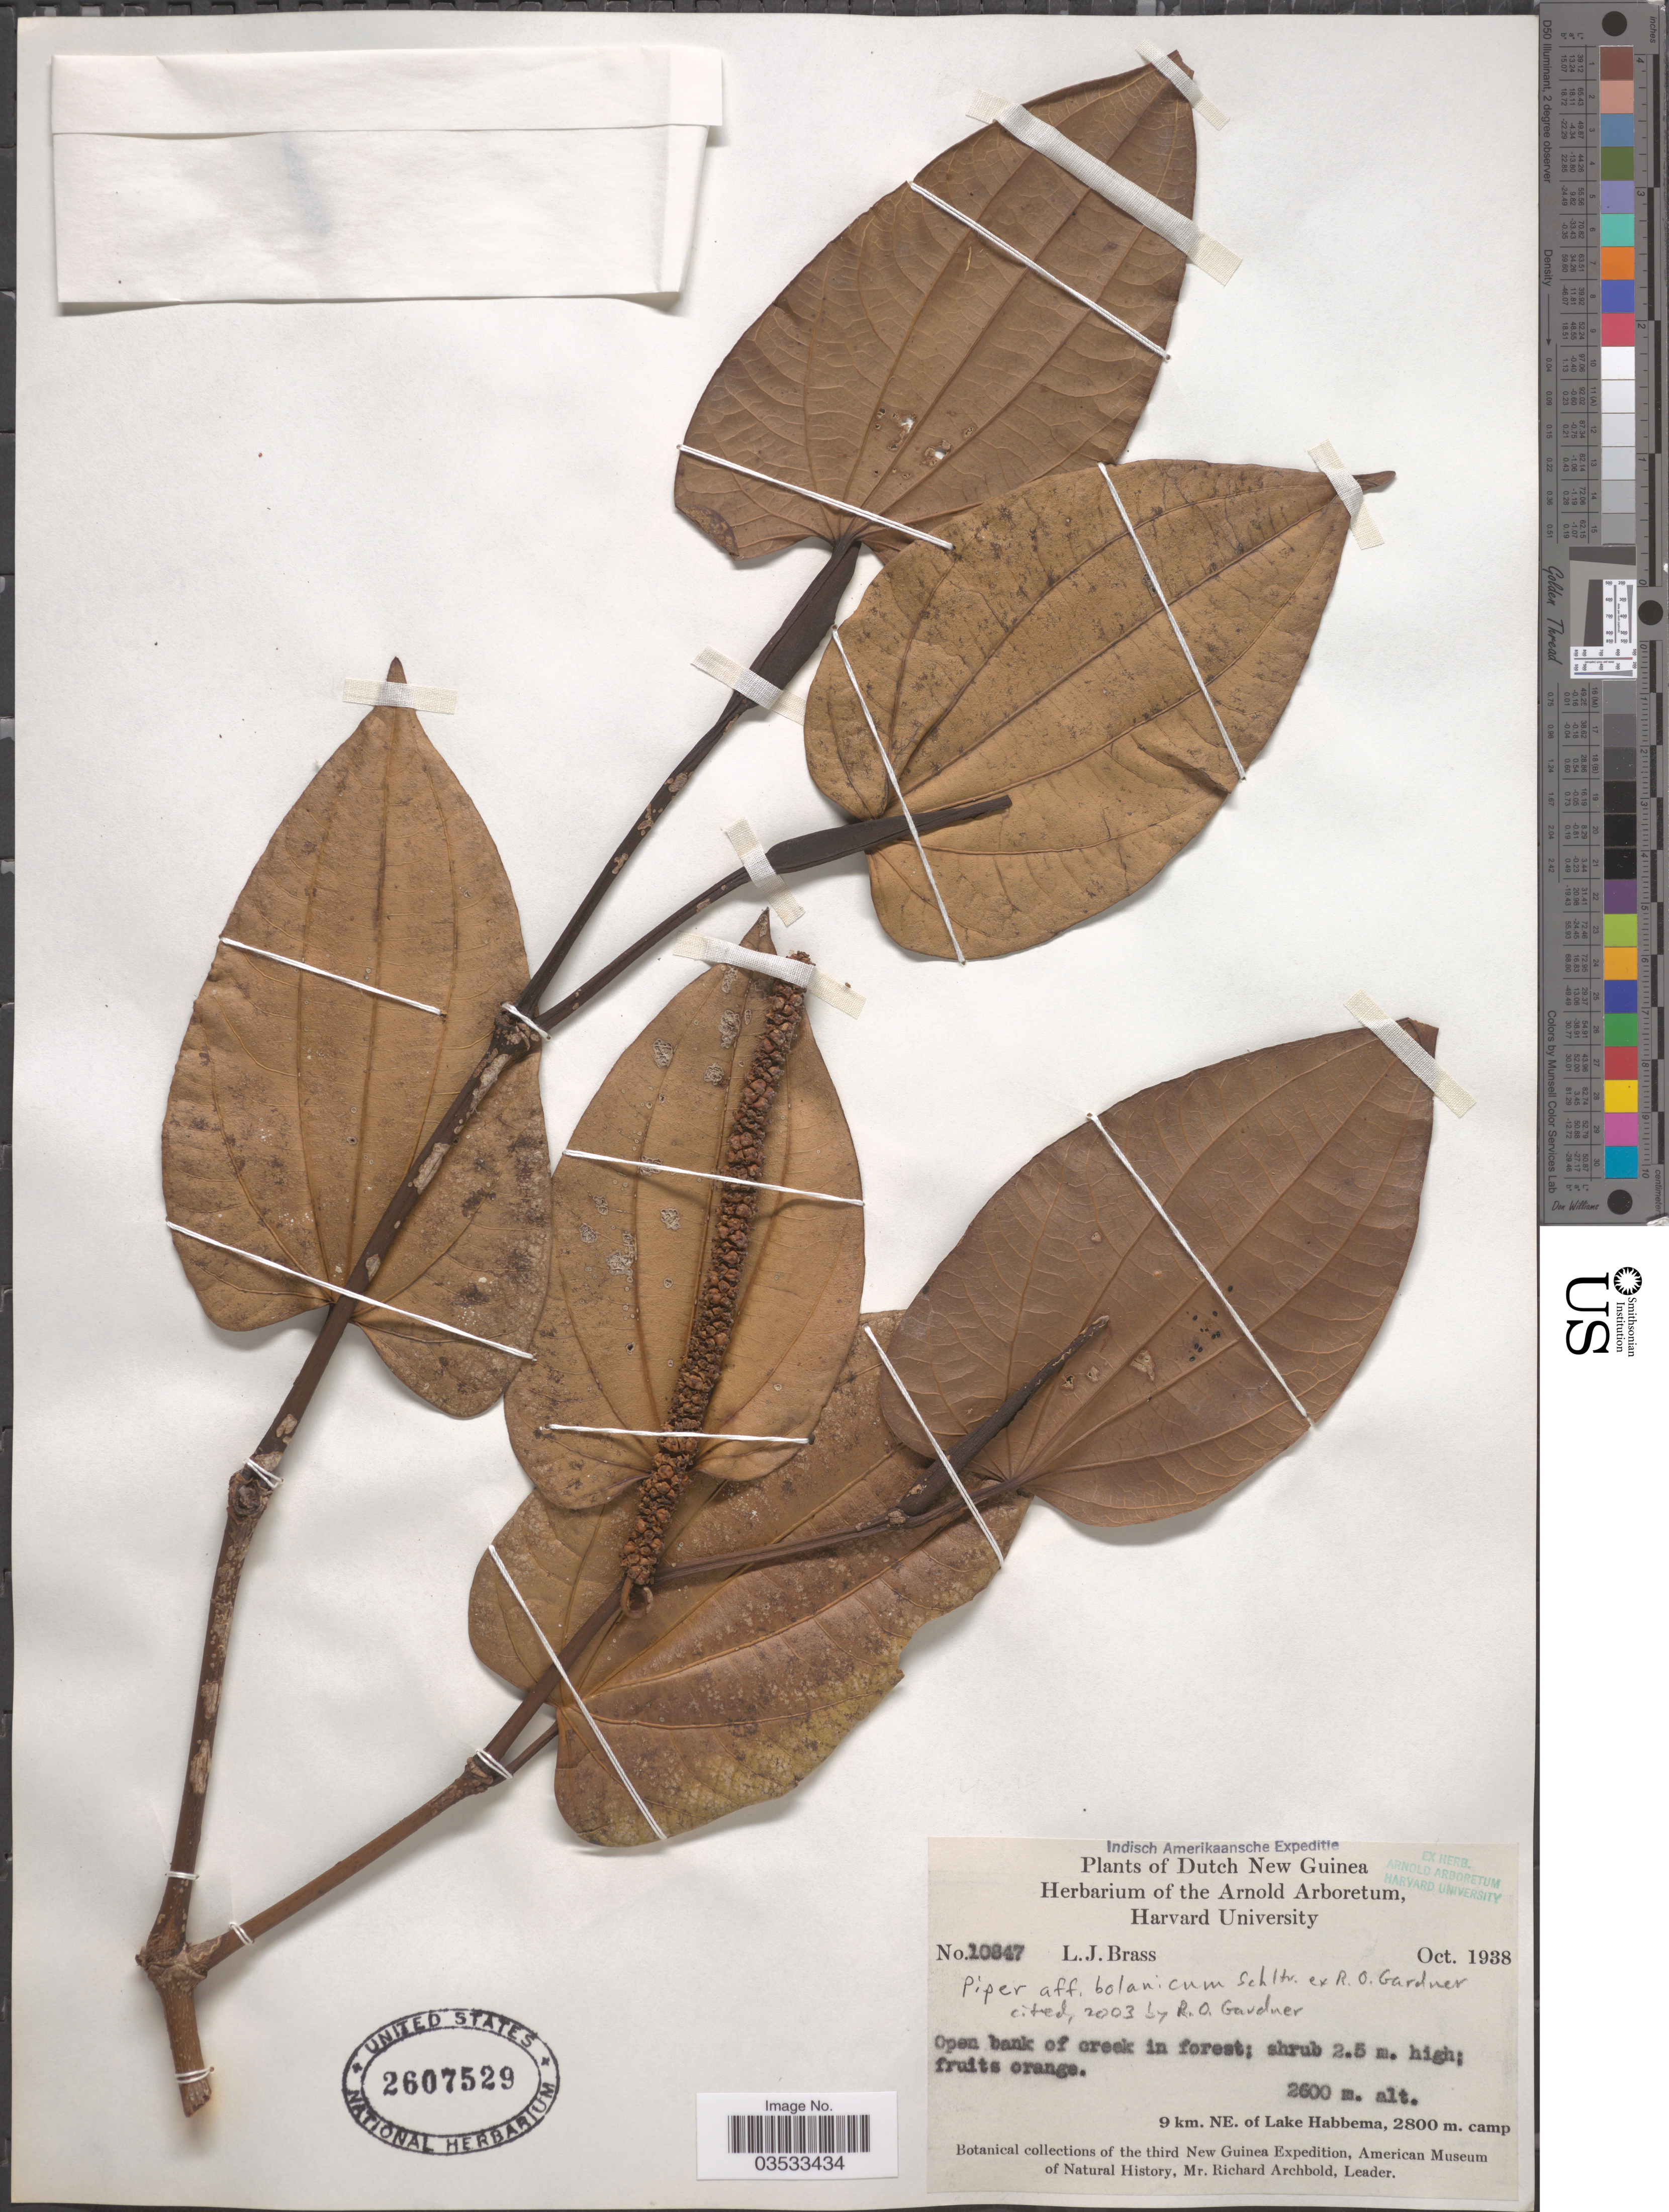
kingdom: Plantae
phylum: Tracheophyta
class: Magnoliopsida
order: Piperales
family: Piperaceae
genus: Piper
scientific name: Piper bolanicum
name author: Schltr. ex R.O. Gardner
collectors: L. J. Brass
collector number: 10847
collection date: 1938-10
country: Indonesia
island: New Guinea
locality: Dutch New Guinea. 9 km. NE. of Lake Habbema, camp.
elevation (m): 2600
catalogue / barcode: US 2607529